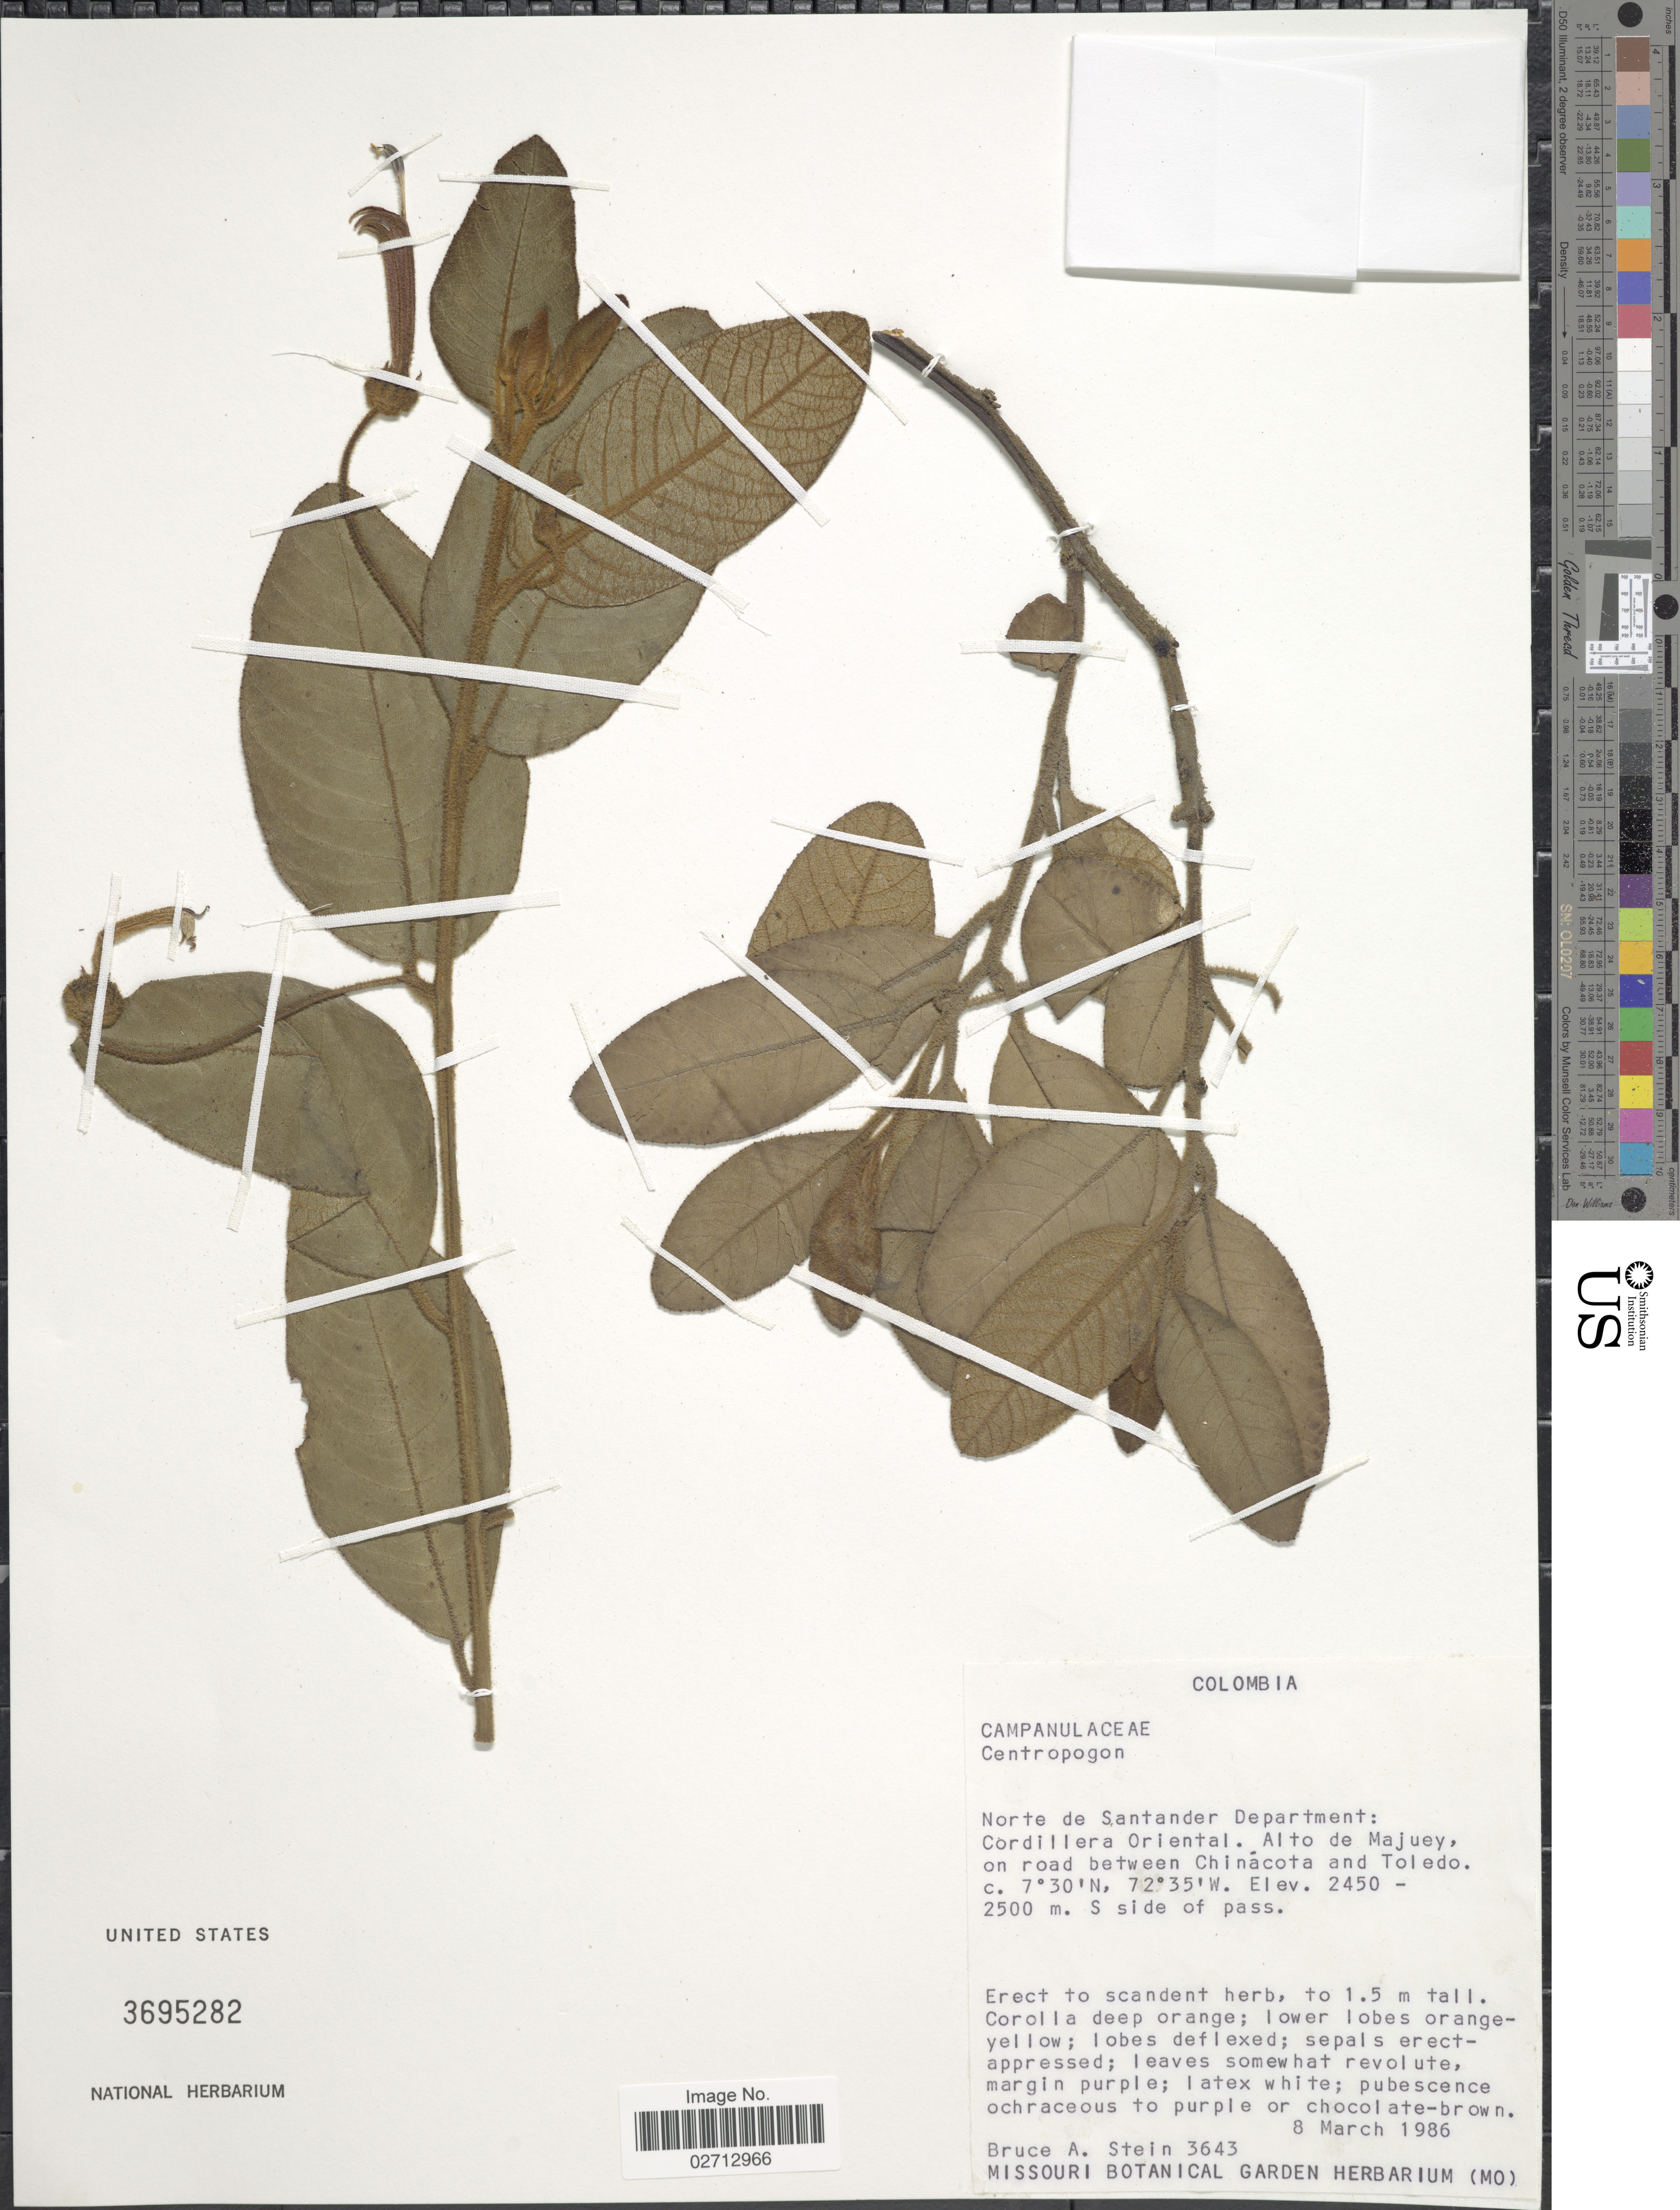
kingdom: Plantae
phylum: Tracheophyta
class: Magnoliopsida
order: Asterales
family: Campanulaceae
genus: Centropogon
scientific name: Centropogon sp.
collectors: B. A. Stein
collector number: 3643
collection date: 1986-03-08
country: Colombia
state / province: Norte de Santander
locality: Cordillera Oriental. Alto de Majuey, on road between Chinacota and Toledo. S side of pass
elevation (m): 2450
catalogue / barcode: US 3695282